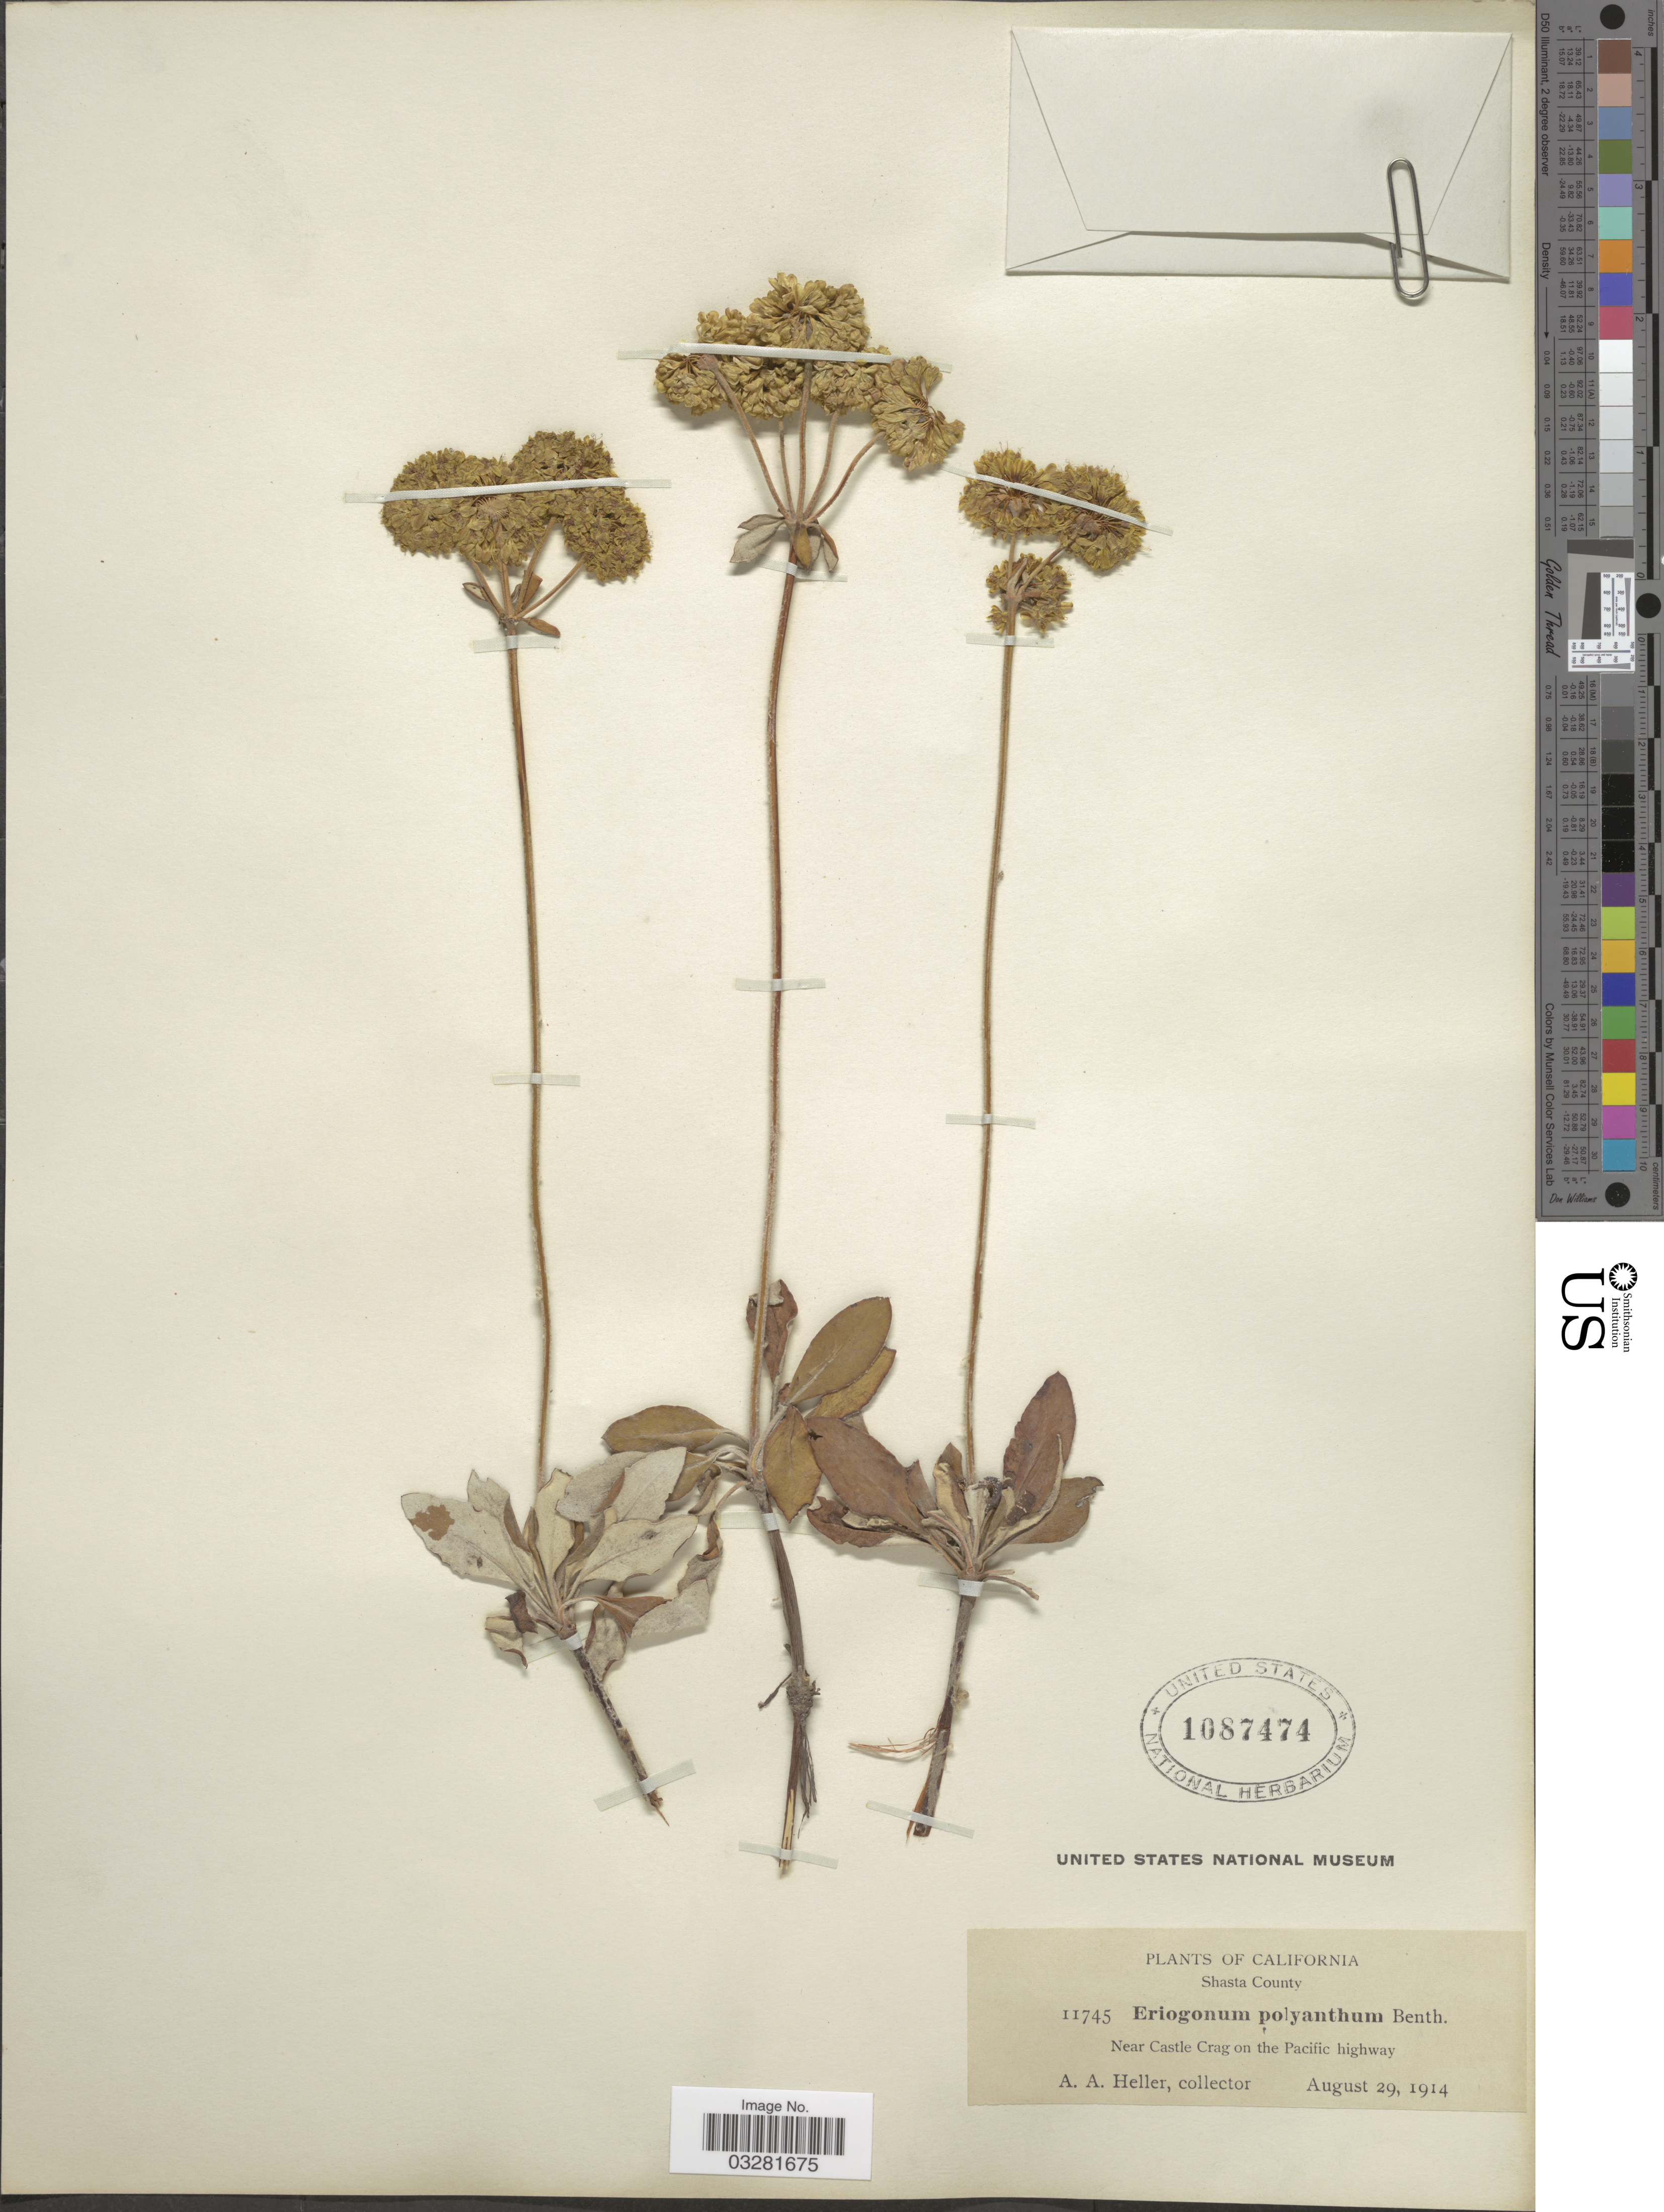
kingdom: Plantae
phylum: Tracheophyta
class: Magnoliopsida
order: Caryophyllales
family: Polygonaceae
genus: Eriogonum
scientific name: Eriogonum umbellatum var. polyanthum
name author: Torr.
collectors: A. A. Heller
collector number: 11745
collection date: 1914-08-29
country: United States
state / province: California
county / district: Shasta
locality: Shasta County. Near Castle Crag on the Pacific highway.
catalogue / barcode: US 1087474